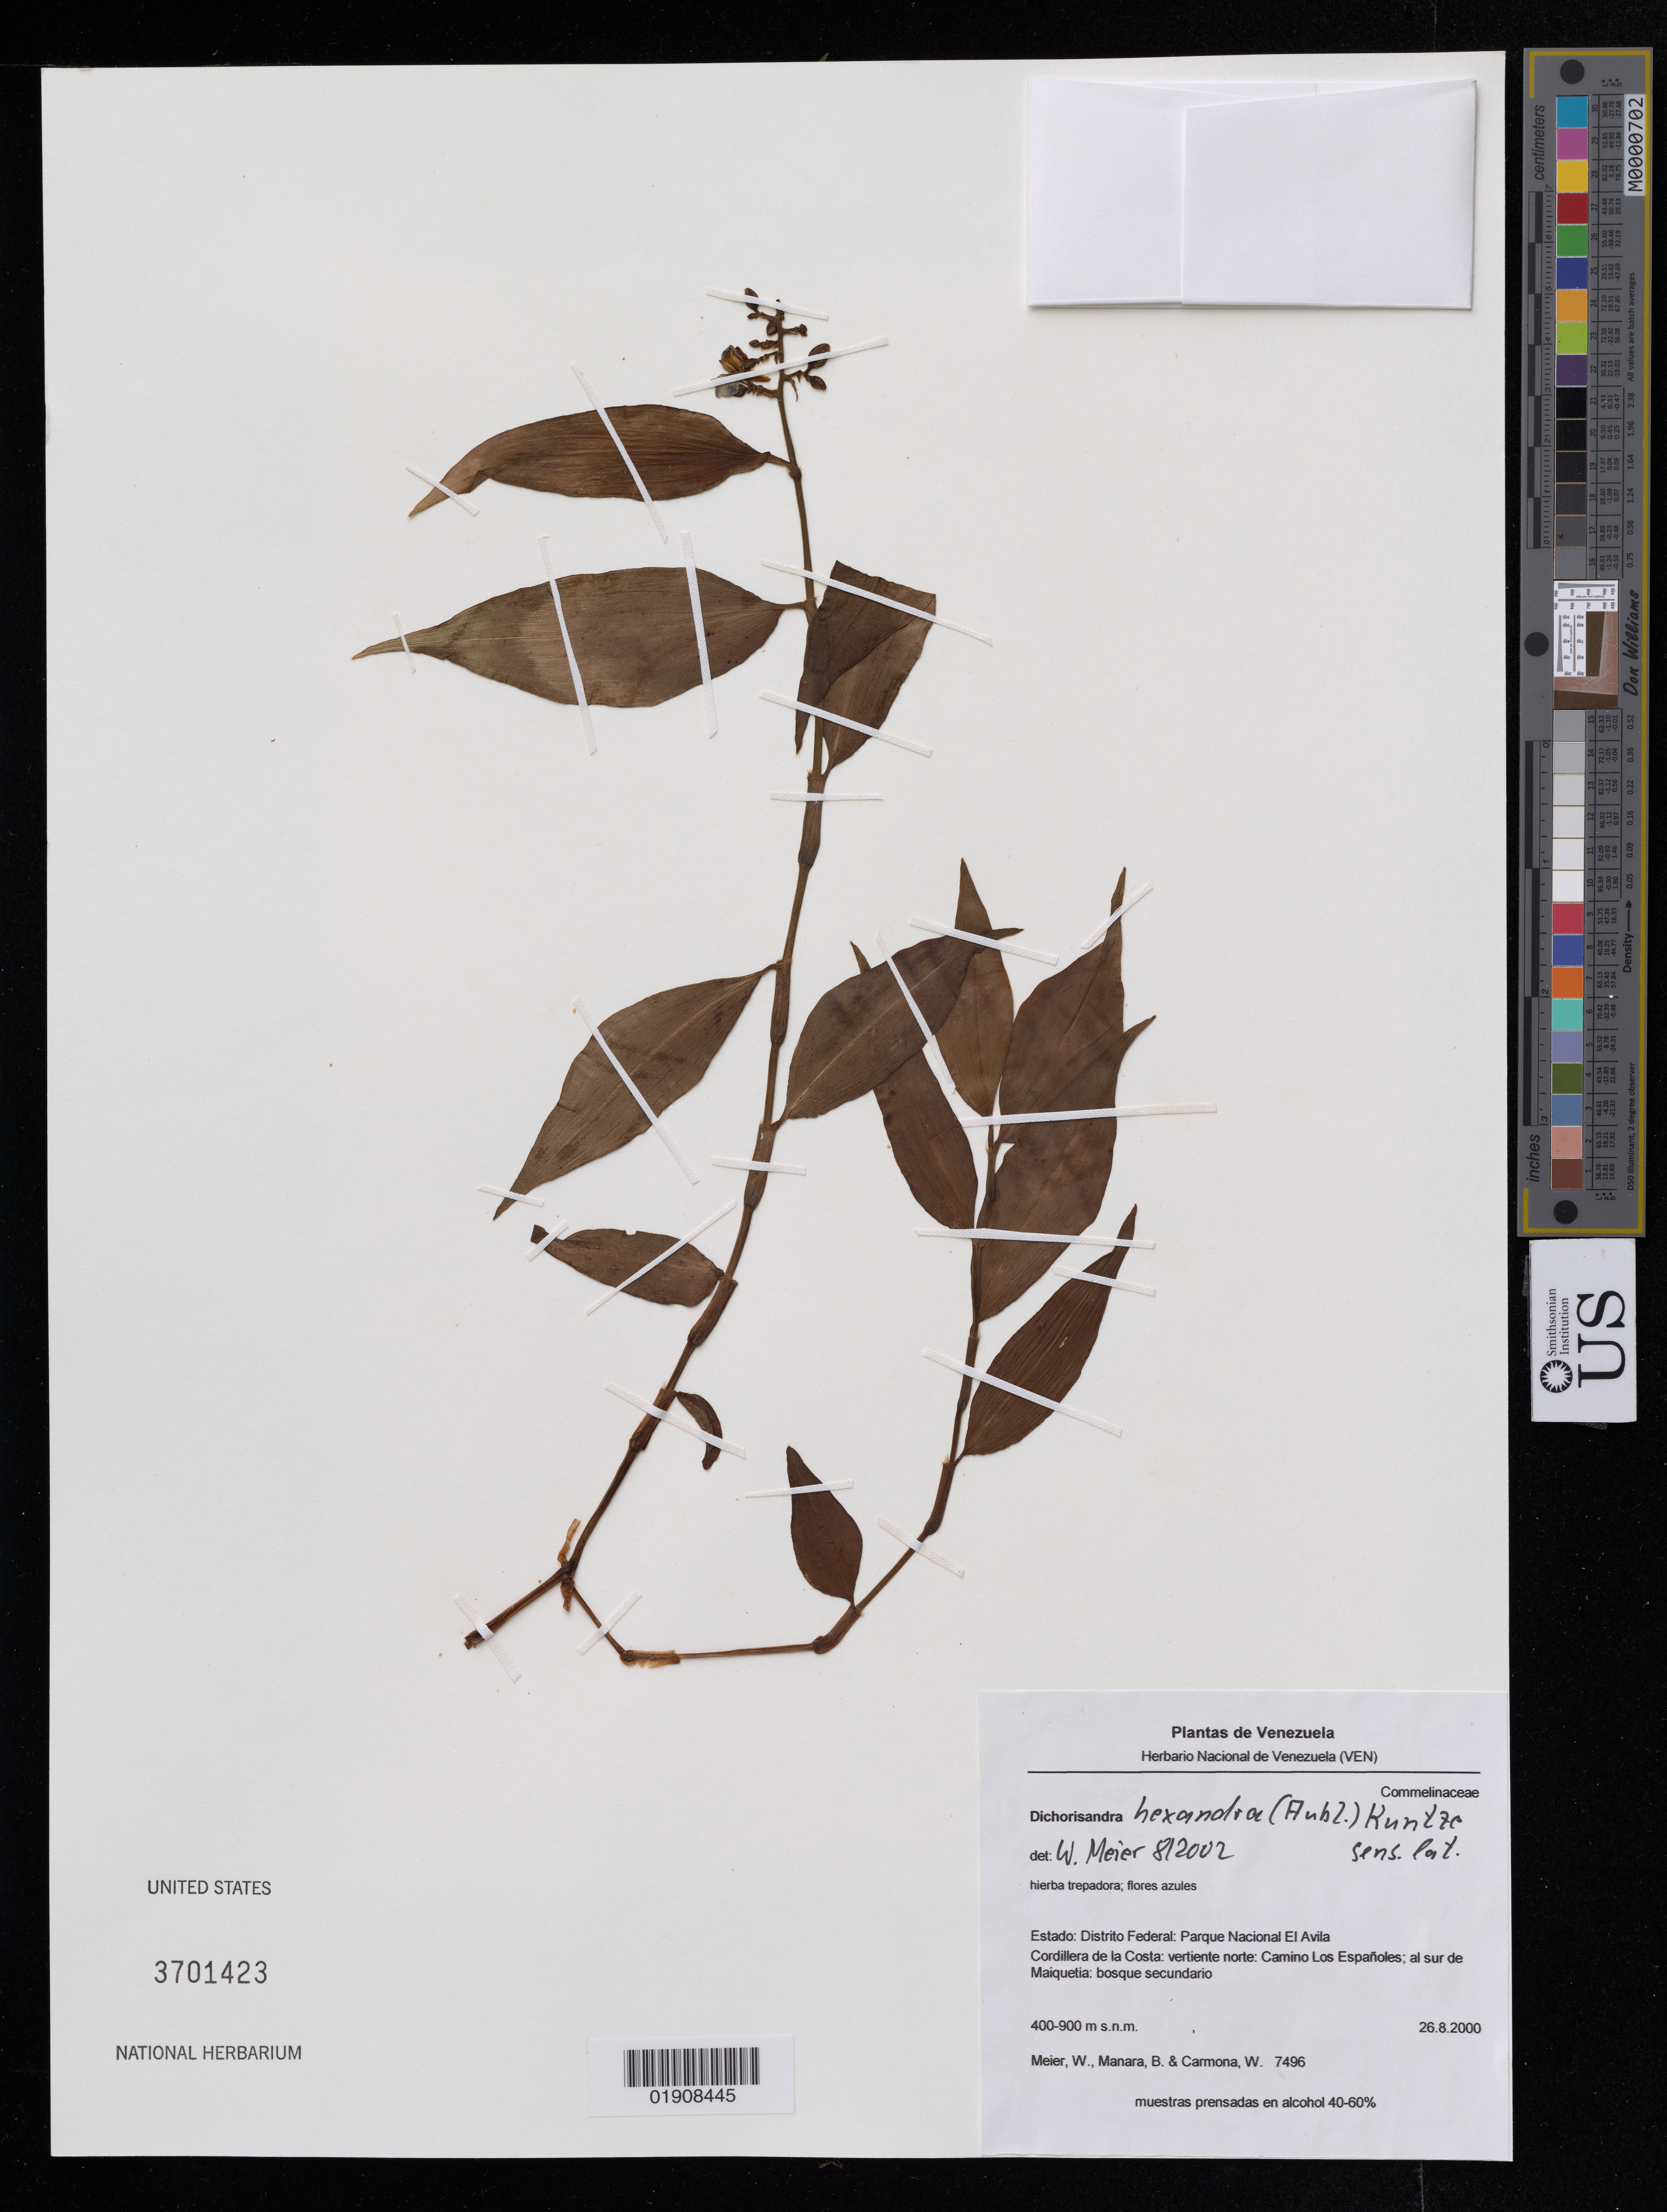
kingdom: Plantae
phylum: Tracheophyta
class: Liliopsida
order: Commelinales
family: Commelinaceae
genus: Dichorisandra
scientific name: Dichorisandra hexandra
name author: (Aubl.) Standl.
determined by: Meier, Winfried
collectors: W. Meier, B. Manara & W. Carmona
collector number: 7496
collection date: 2000-08-26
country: Venezuela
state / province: Distrito Federal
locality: Estado: Distrito Federal: Parque Nacional El Avilla, Cordillera de la Costa: vertiente norte: Camino Los Espanoles; al sur de Maiquetia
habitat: Bosque secundario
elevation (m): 400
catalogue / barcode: US 3701423